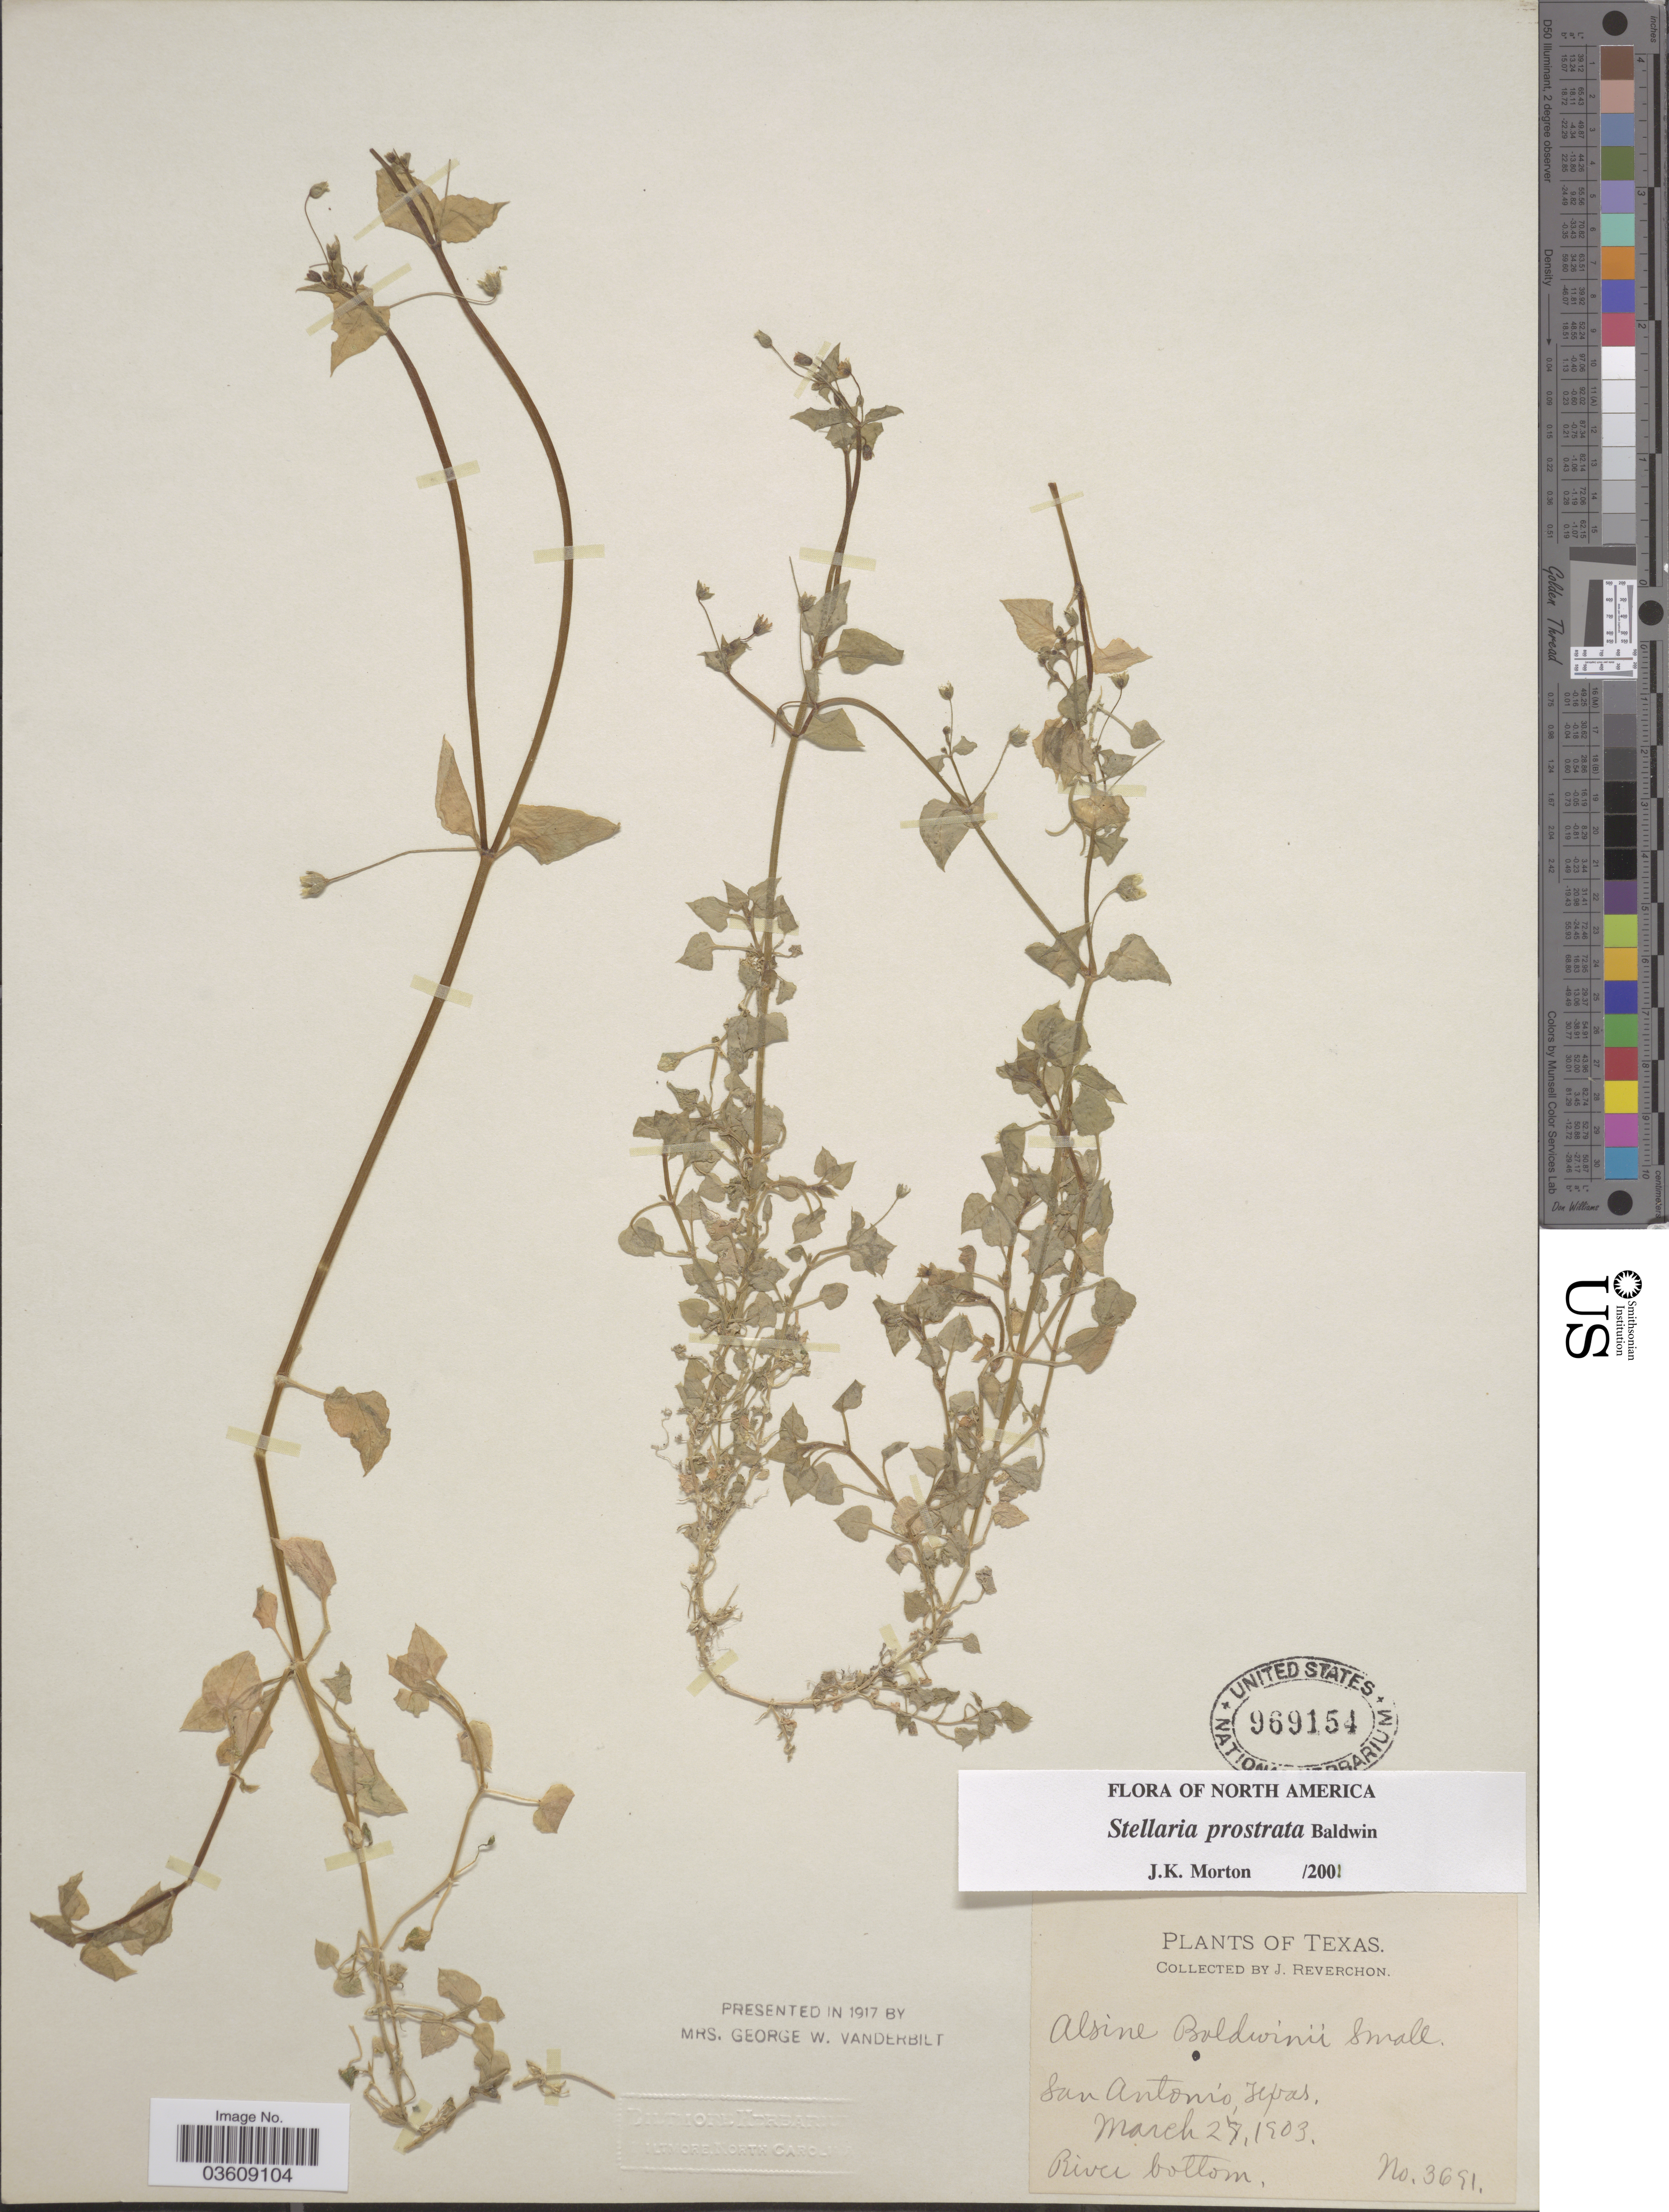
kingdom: Plantae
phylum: Tracheophyta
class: Magnoliopsida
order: Caryophyllales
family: Caryophyllaceae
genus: Stellaria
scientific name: Stellaria prostrata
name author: Baldwin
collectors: J. Reverchon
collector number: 3691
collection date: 1903-03-27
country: United States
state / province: Texas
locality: San Antonio.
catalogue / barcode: US 969154